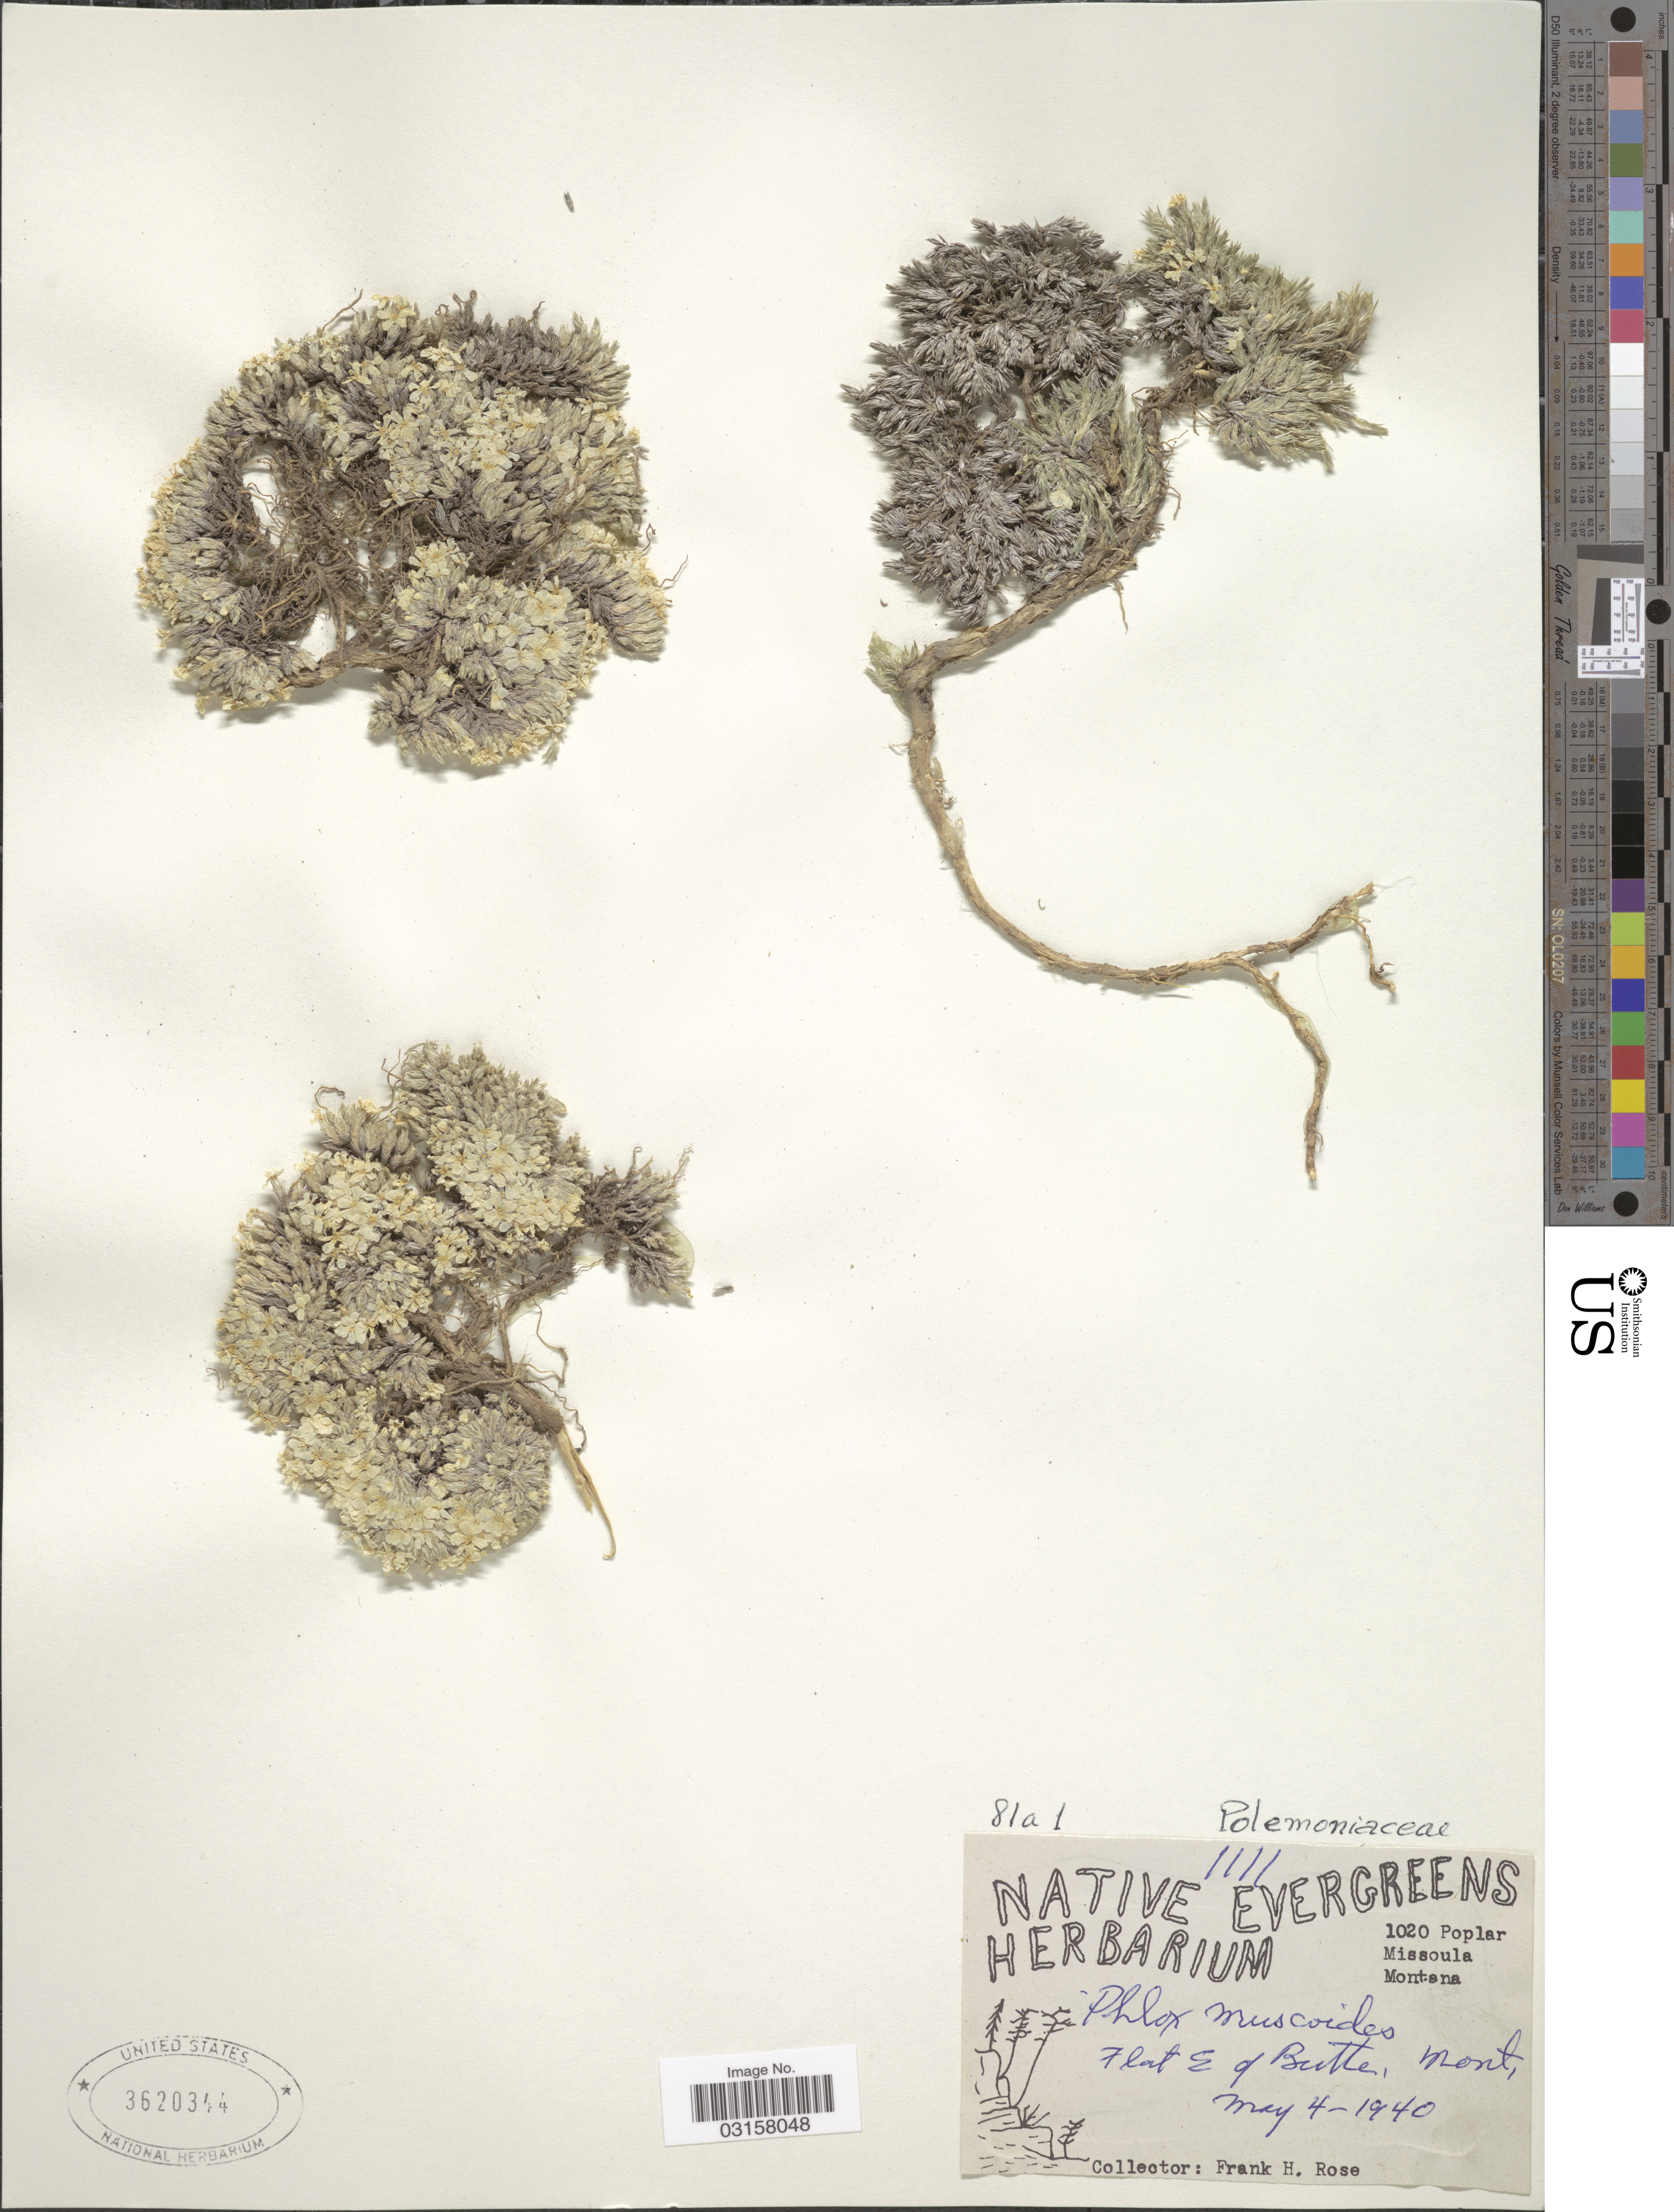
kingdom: Plantae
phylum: Tracheophyta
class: Magnoliopsida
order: Ericales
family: Polemoniaceae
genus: Phlox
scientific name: Phlox hoodii subsp. muscoides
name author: (Nutt.) Wherry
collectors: F. H. Rose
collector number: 1111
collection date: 1940-05-04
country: United States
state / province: Montana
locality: Flat E of Butte.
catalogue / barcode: US 3620344